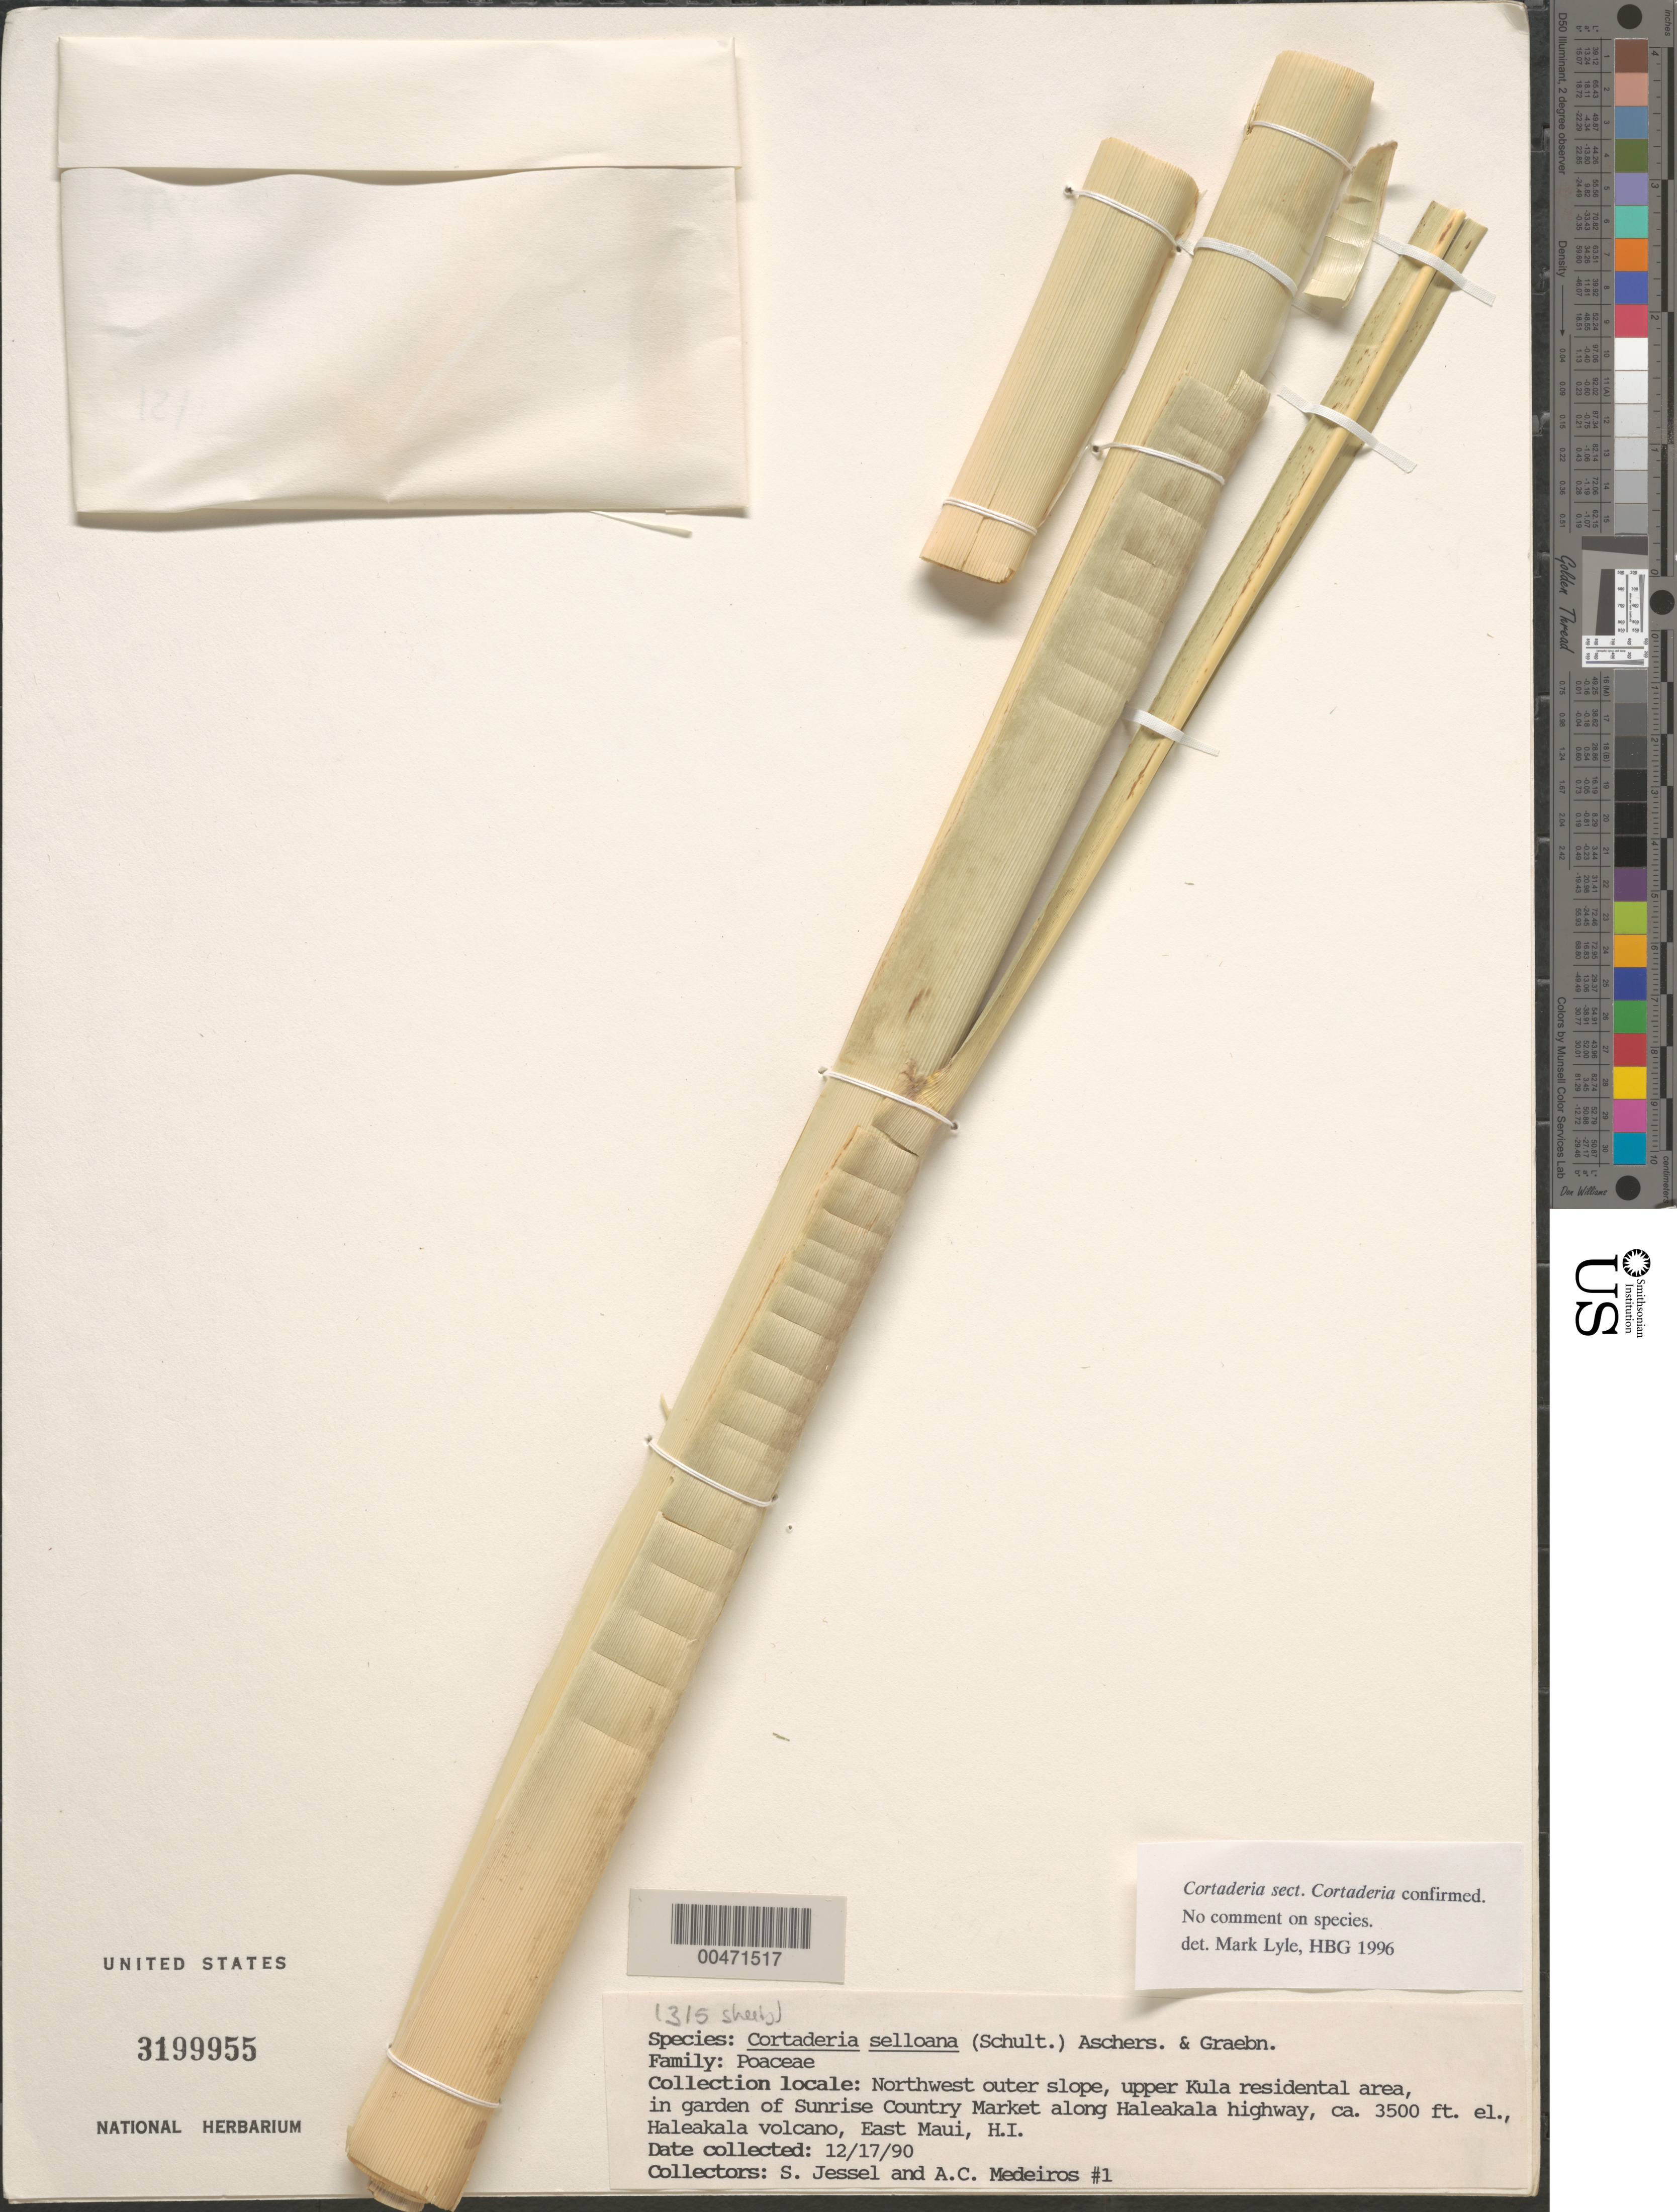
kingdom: Plantae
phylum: Tracheophyta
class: Liliopsida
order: Poales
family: Poaceae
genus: Cortaderia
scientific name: Cortaderia selloana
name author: (Schult. & Schult. f.) Asch. & Graebn.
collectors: S. Jessel & A. Medeiros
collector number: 1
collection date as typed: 17 Dec 1990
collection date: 1990-12-17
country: United States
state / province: Hawaii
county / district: Maui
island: Maui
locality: NW outer slope, upper Kula residential area, in garden of Sunrise Country Market along Haleakala hwy, Haleakala Volcano, E Maui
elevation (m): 1067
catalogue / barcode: US 3199955